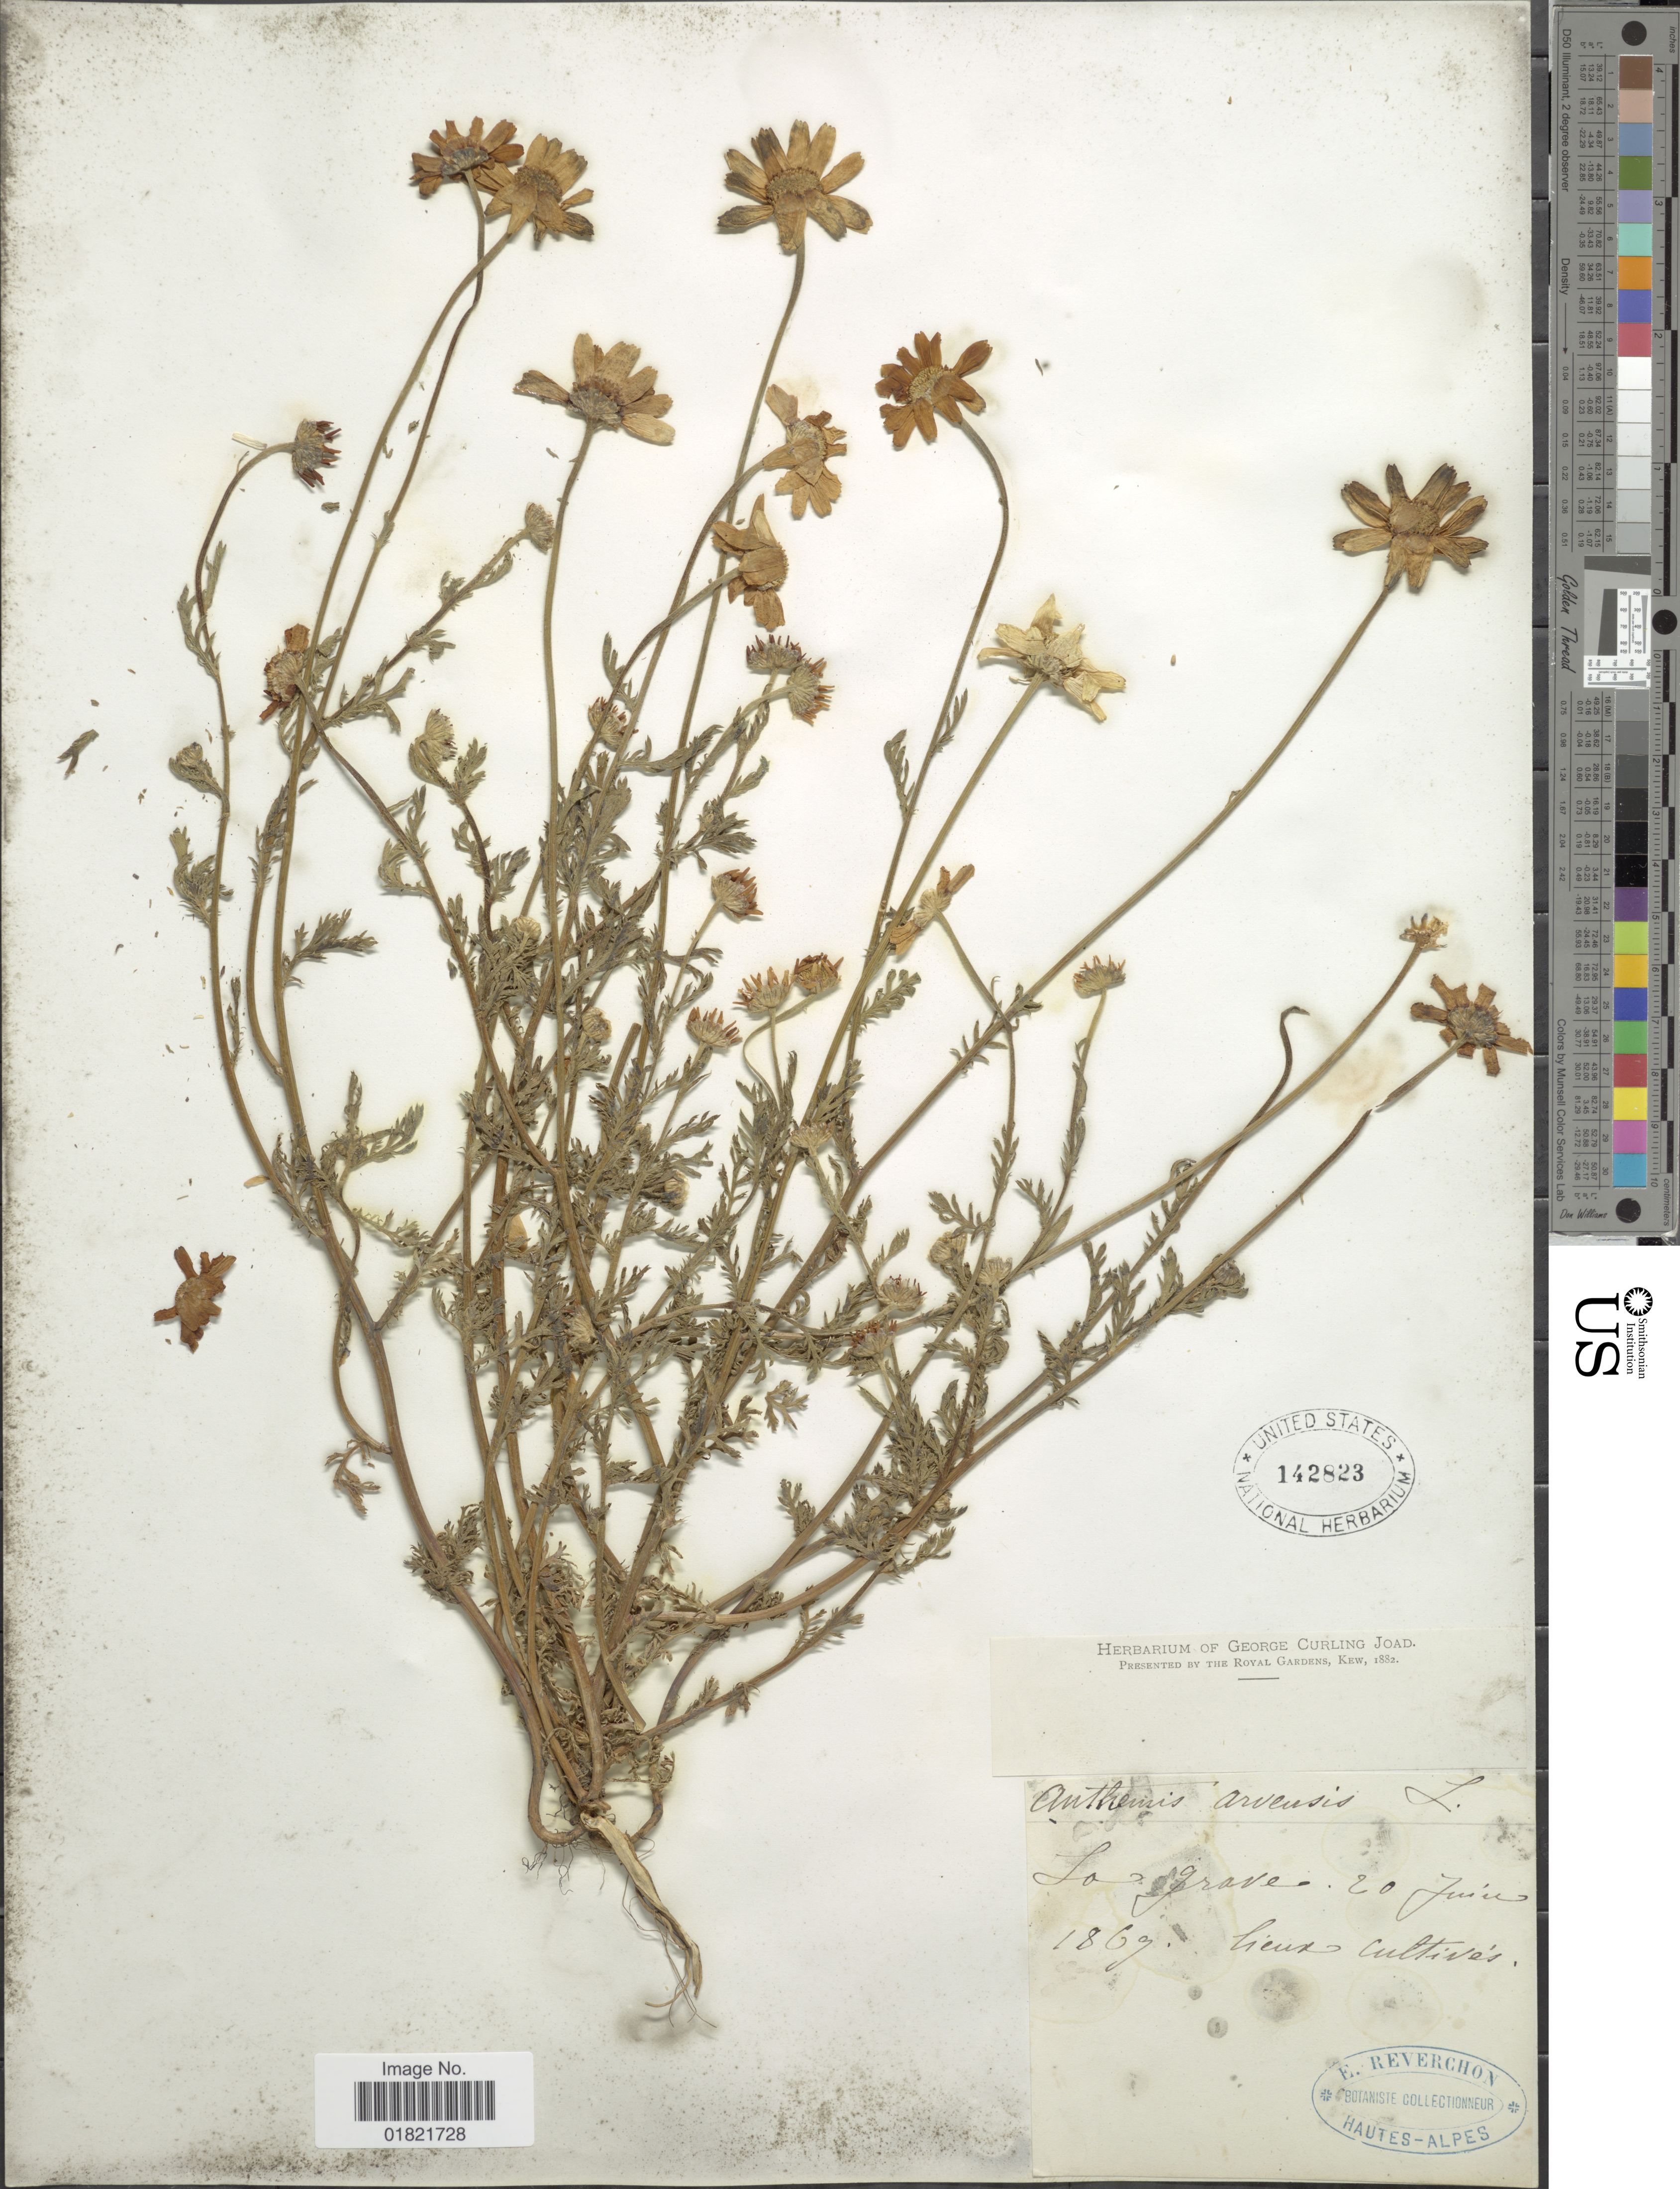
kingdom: Plantae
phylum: Tracheophyta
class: Magnoliopsida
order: Asterales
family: Asteraceae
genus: Anthemis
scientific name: Anthemis arvensis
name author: L.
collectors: E. Reverchon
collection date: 1869-06-20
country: France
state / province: Provence-Alpes-Côte d'Azur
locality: La Grave, lieux cultivés [La Grave, cultivated places]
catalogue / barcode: US 142823